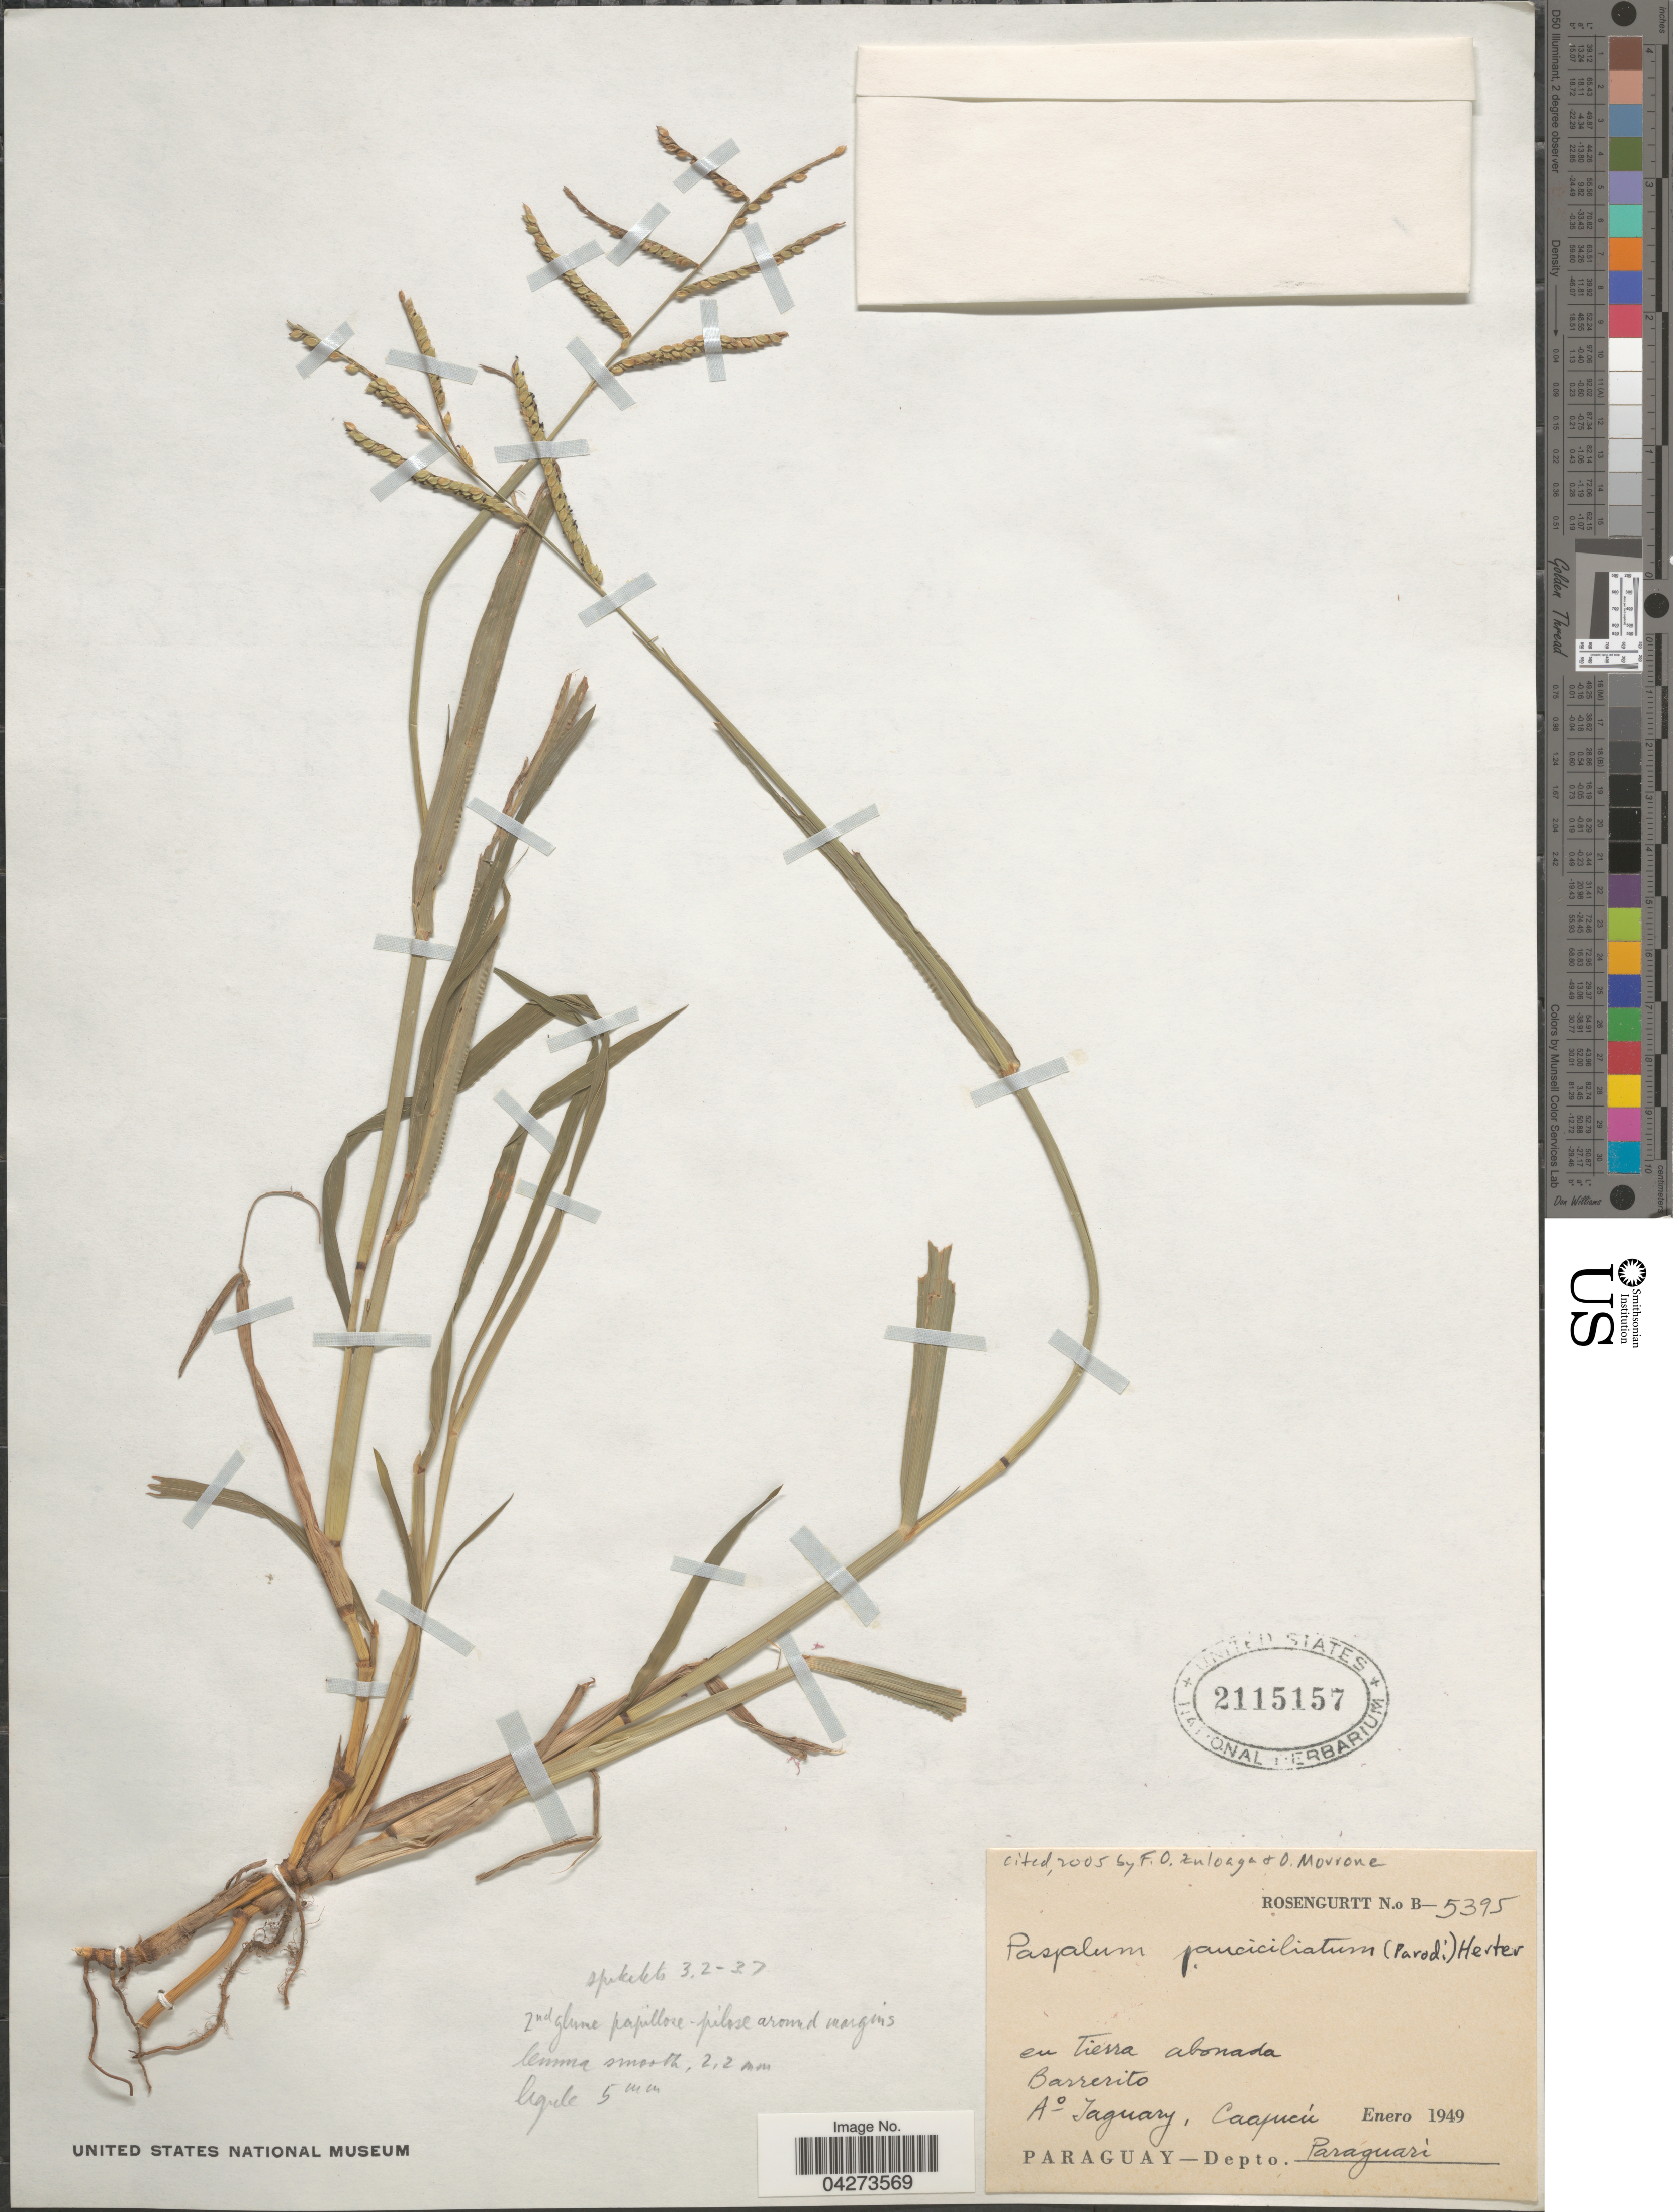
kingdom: Plantae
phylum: Tracheophyta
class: Liliopsida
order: Poales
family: Poaceae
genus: Paspalum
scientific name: Paspalum pauciciliatum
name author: (Parodi) Herter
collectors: Rosengurtt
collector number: B-5395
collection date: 1949-01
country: Paraguay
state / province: Paraguari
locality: Barrerito. A° Jaguary, Caapucú. Depto. Paraguari.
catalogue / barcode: US 2115157